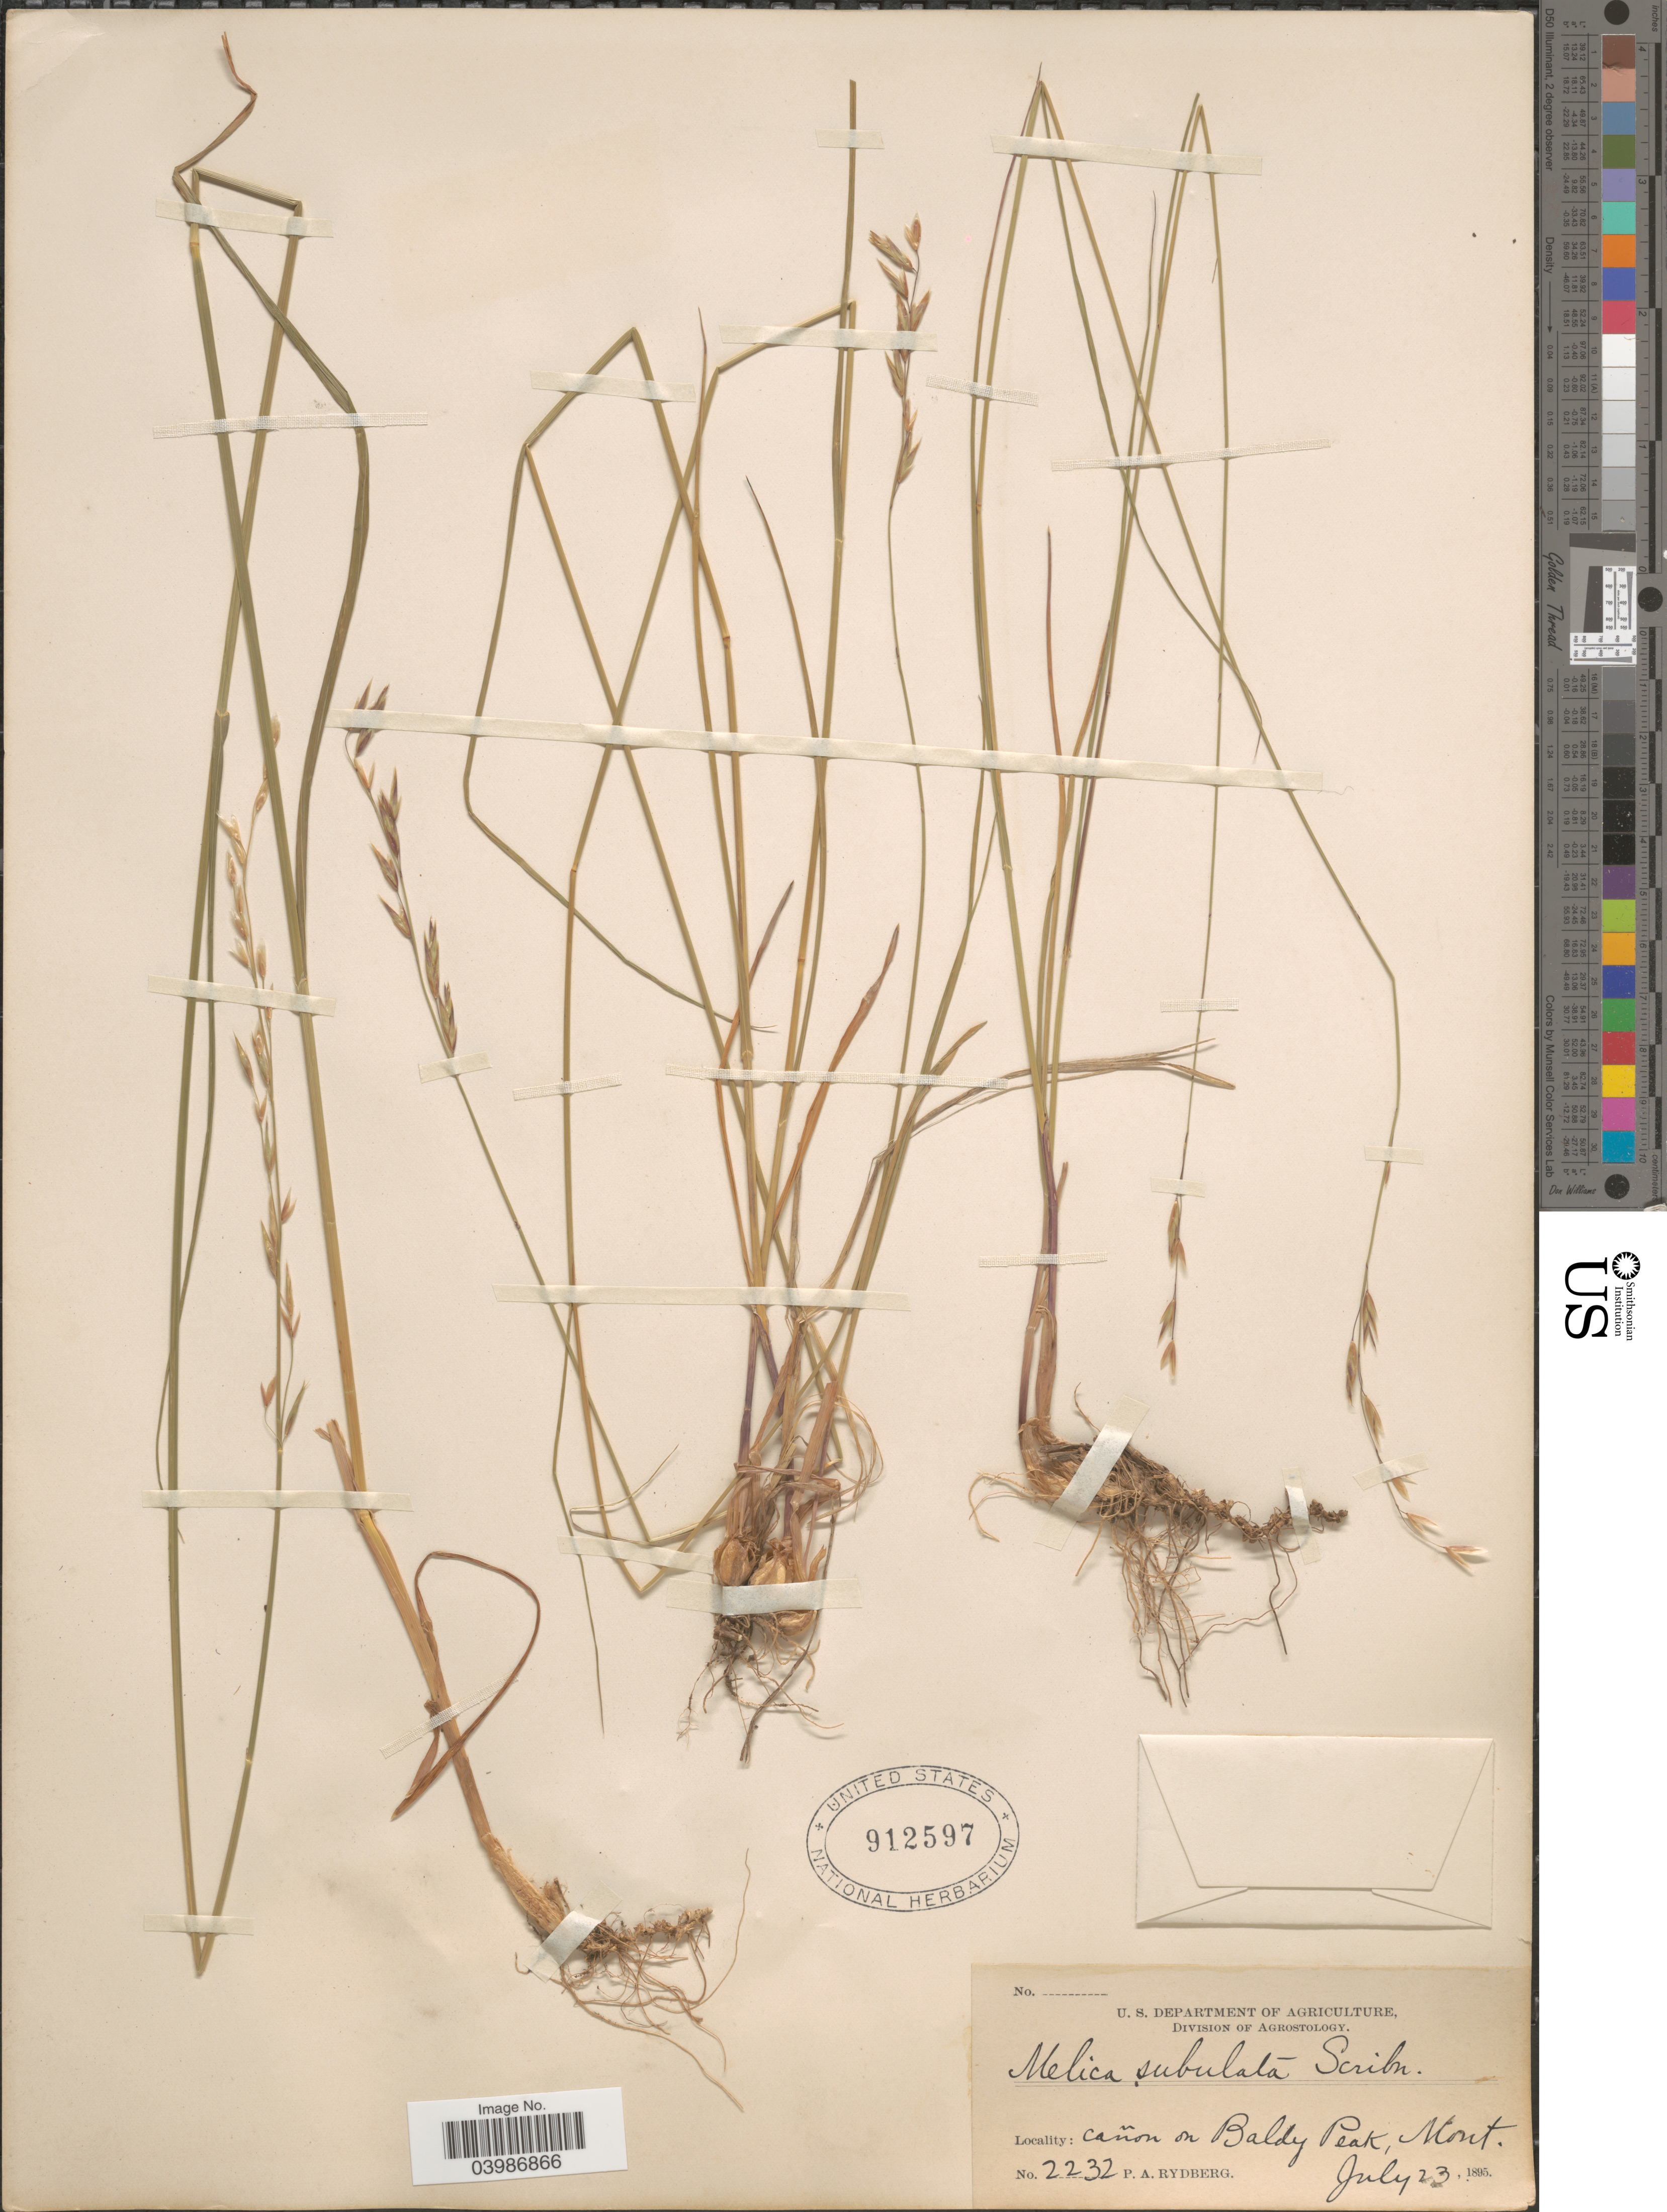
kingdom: Plantae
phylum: Tracheophyta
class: Liliopsida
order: Poales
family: Poaceae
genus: Melica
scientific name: Melica subulata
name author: (Griseb.) Scribn.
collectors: P. A. Rydberg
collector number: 2232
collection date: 1895-07-23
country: United States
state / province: Montana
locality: Cañon on Baldy Peak.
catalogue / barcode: US 912597